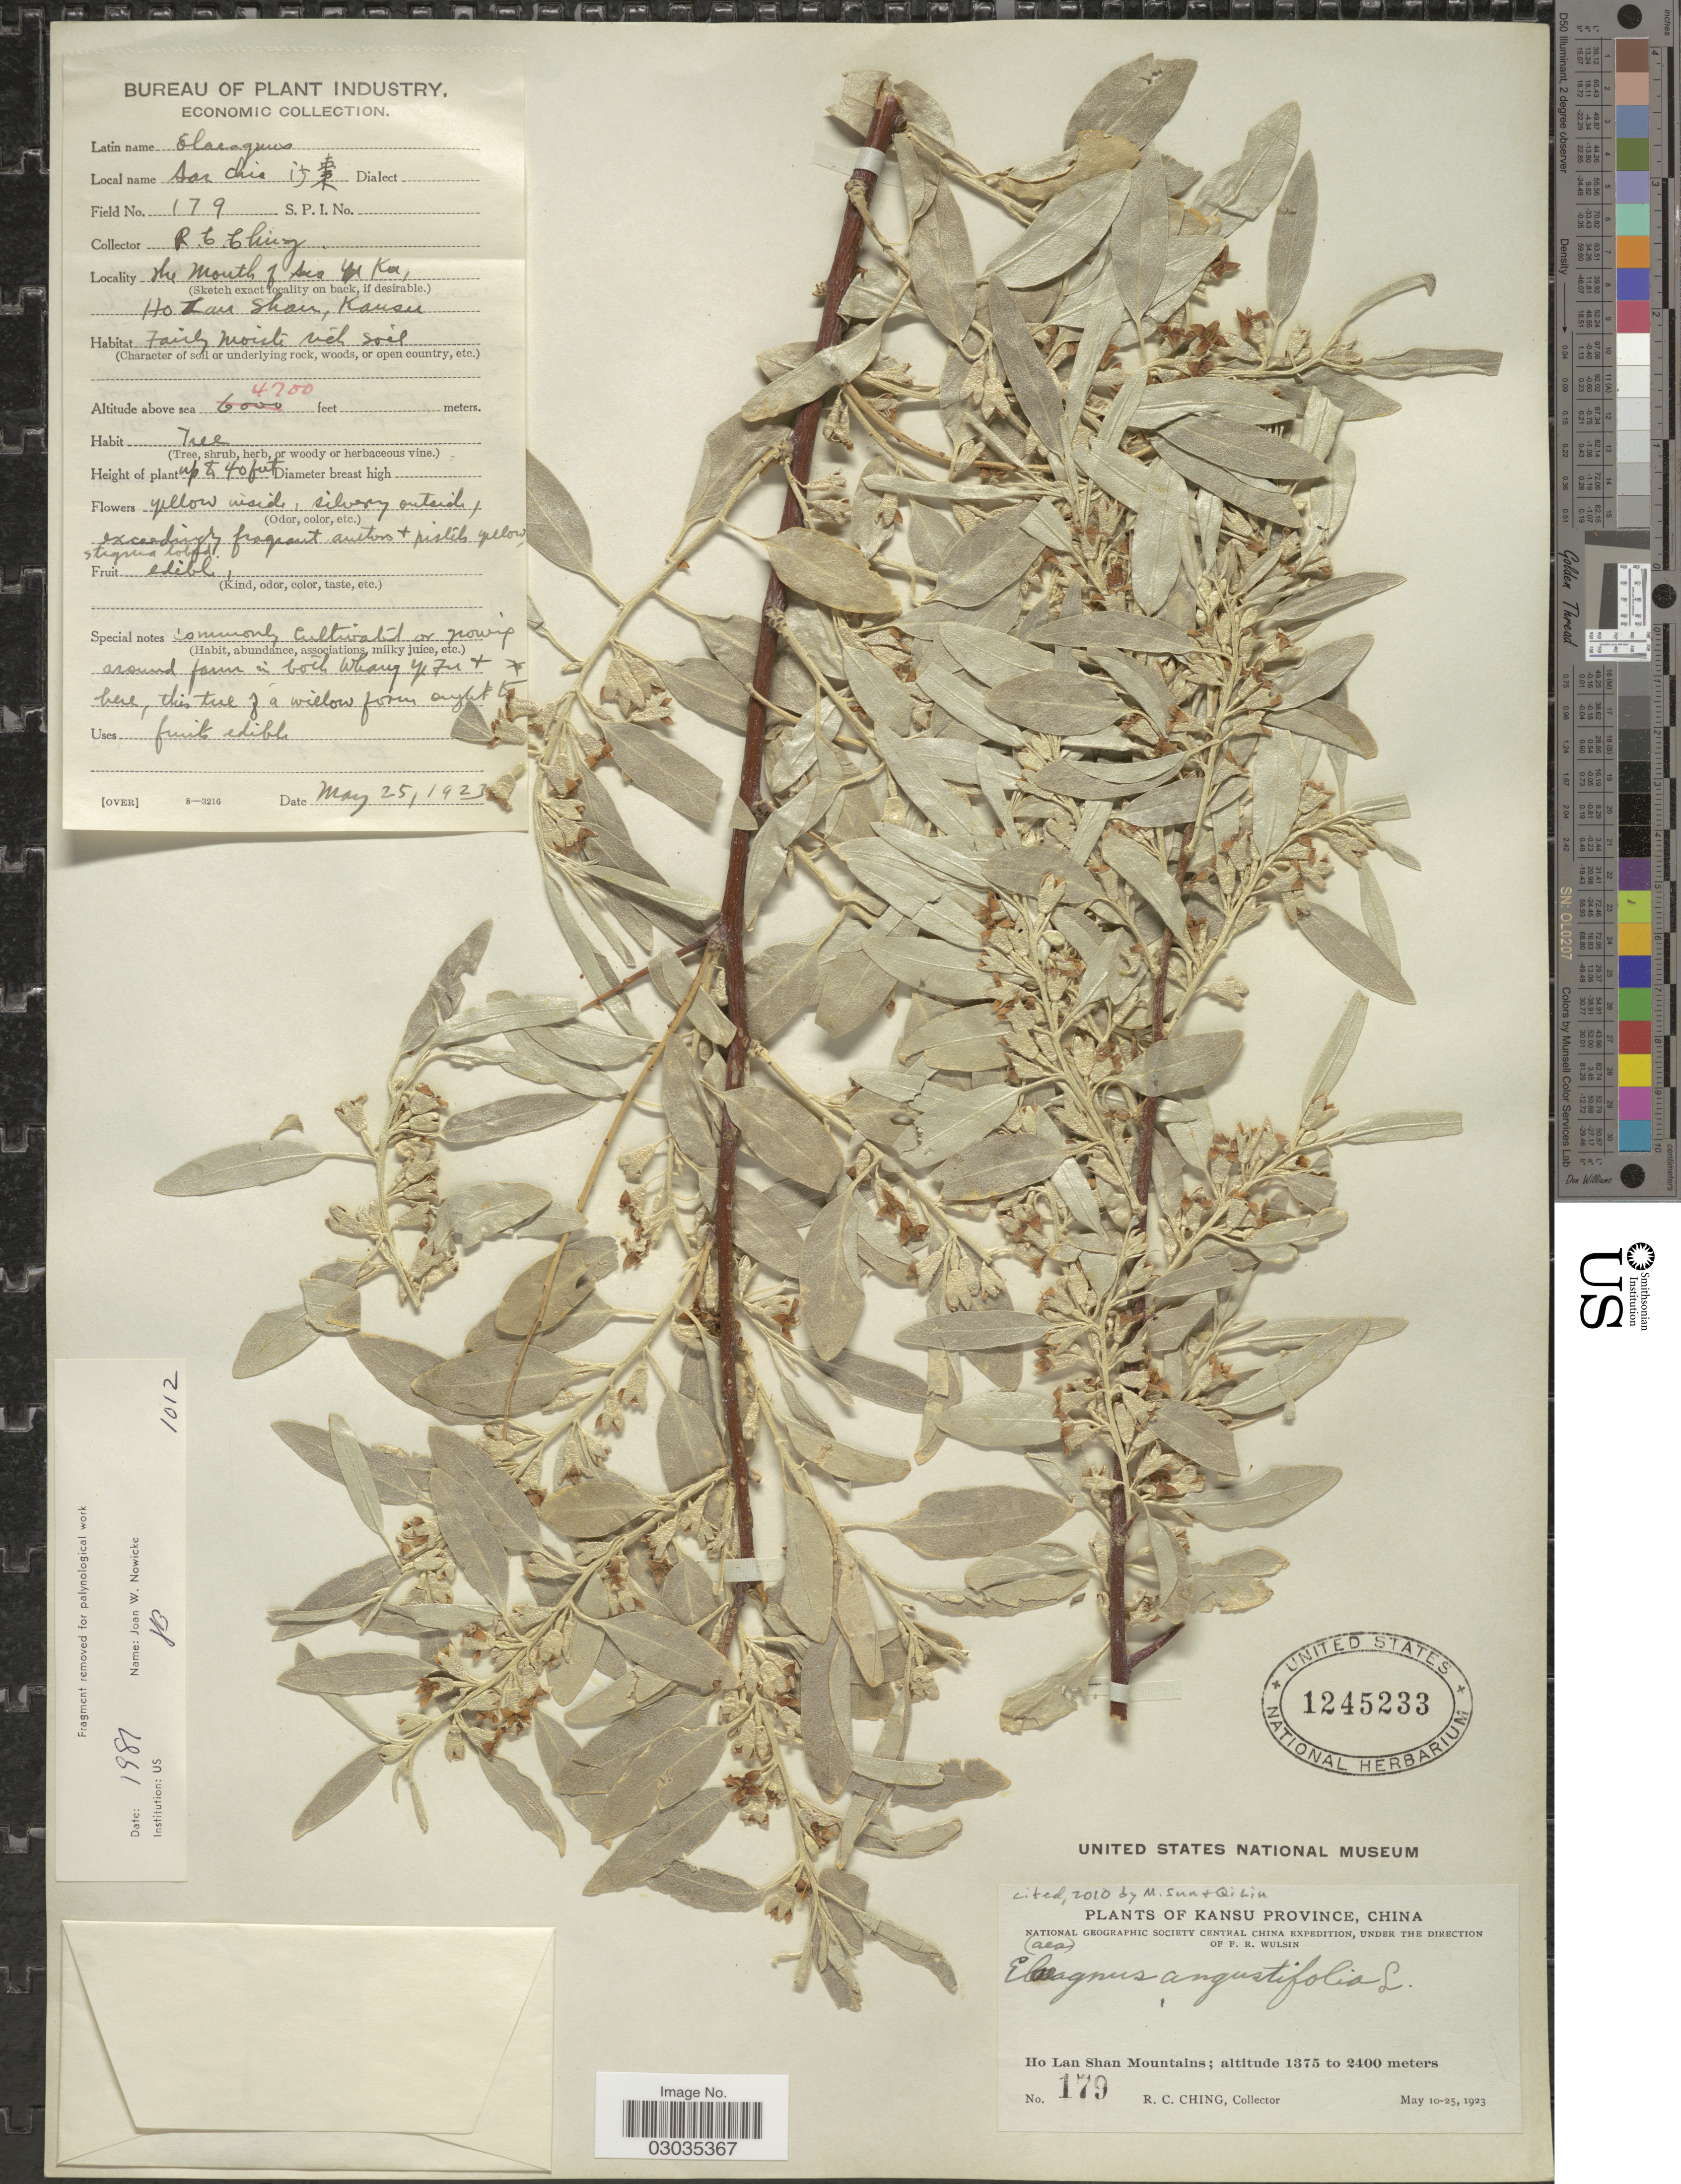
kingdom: Plantae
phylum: Tracheophyta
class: Magnoliopsida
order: Rosales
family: Elaeagnaceae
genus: Elaeagnus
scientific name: Elaeagnus angustifolia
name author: L.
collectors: R. C. Ching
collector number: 179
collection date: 1923-05-25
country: China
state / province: Gansu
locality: Kansu Province. Ho Lan Shan Mountains. The mouth of the [interpreted] Yu [interpreted] Ku [interpreted].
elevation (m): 1433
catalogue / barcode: US 1245233